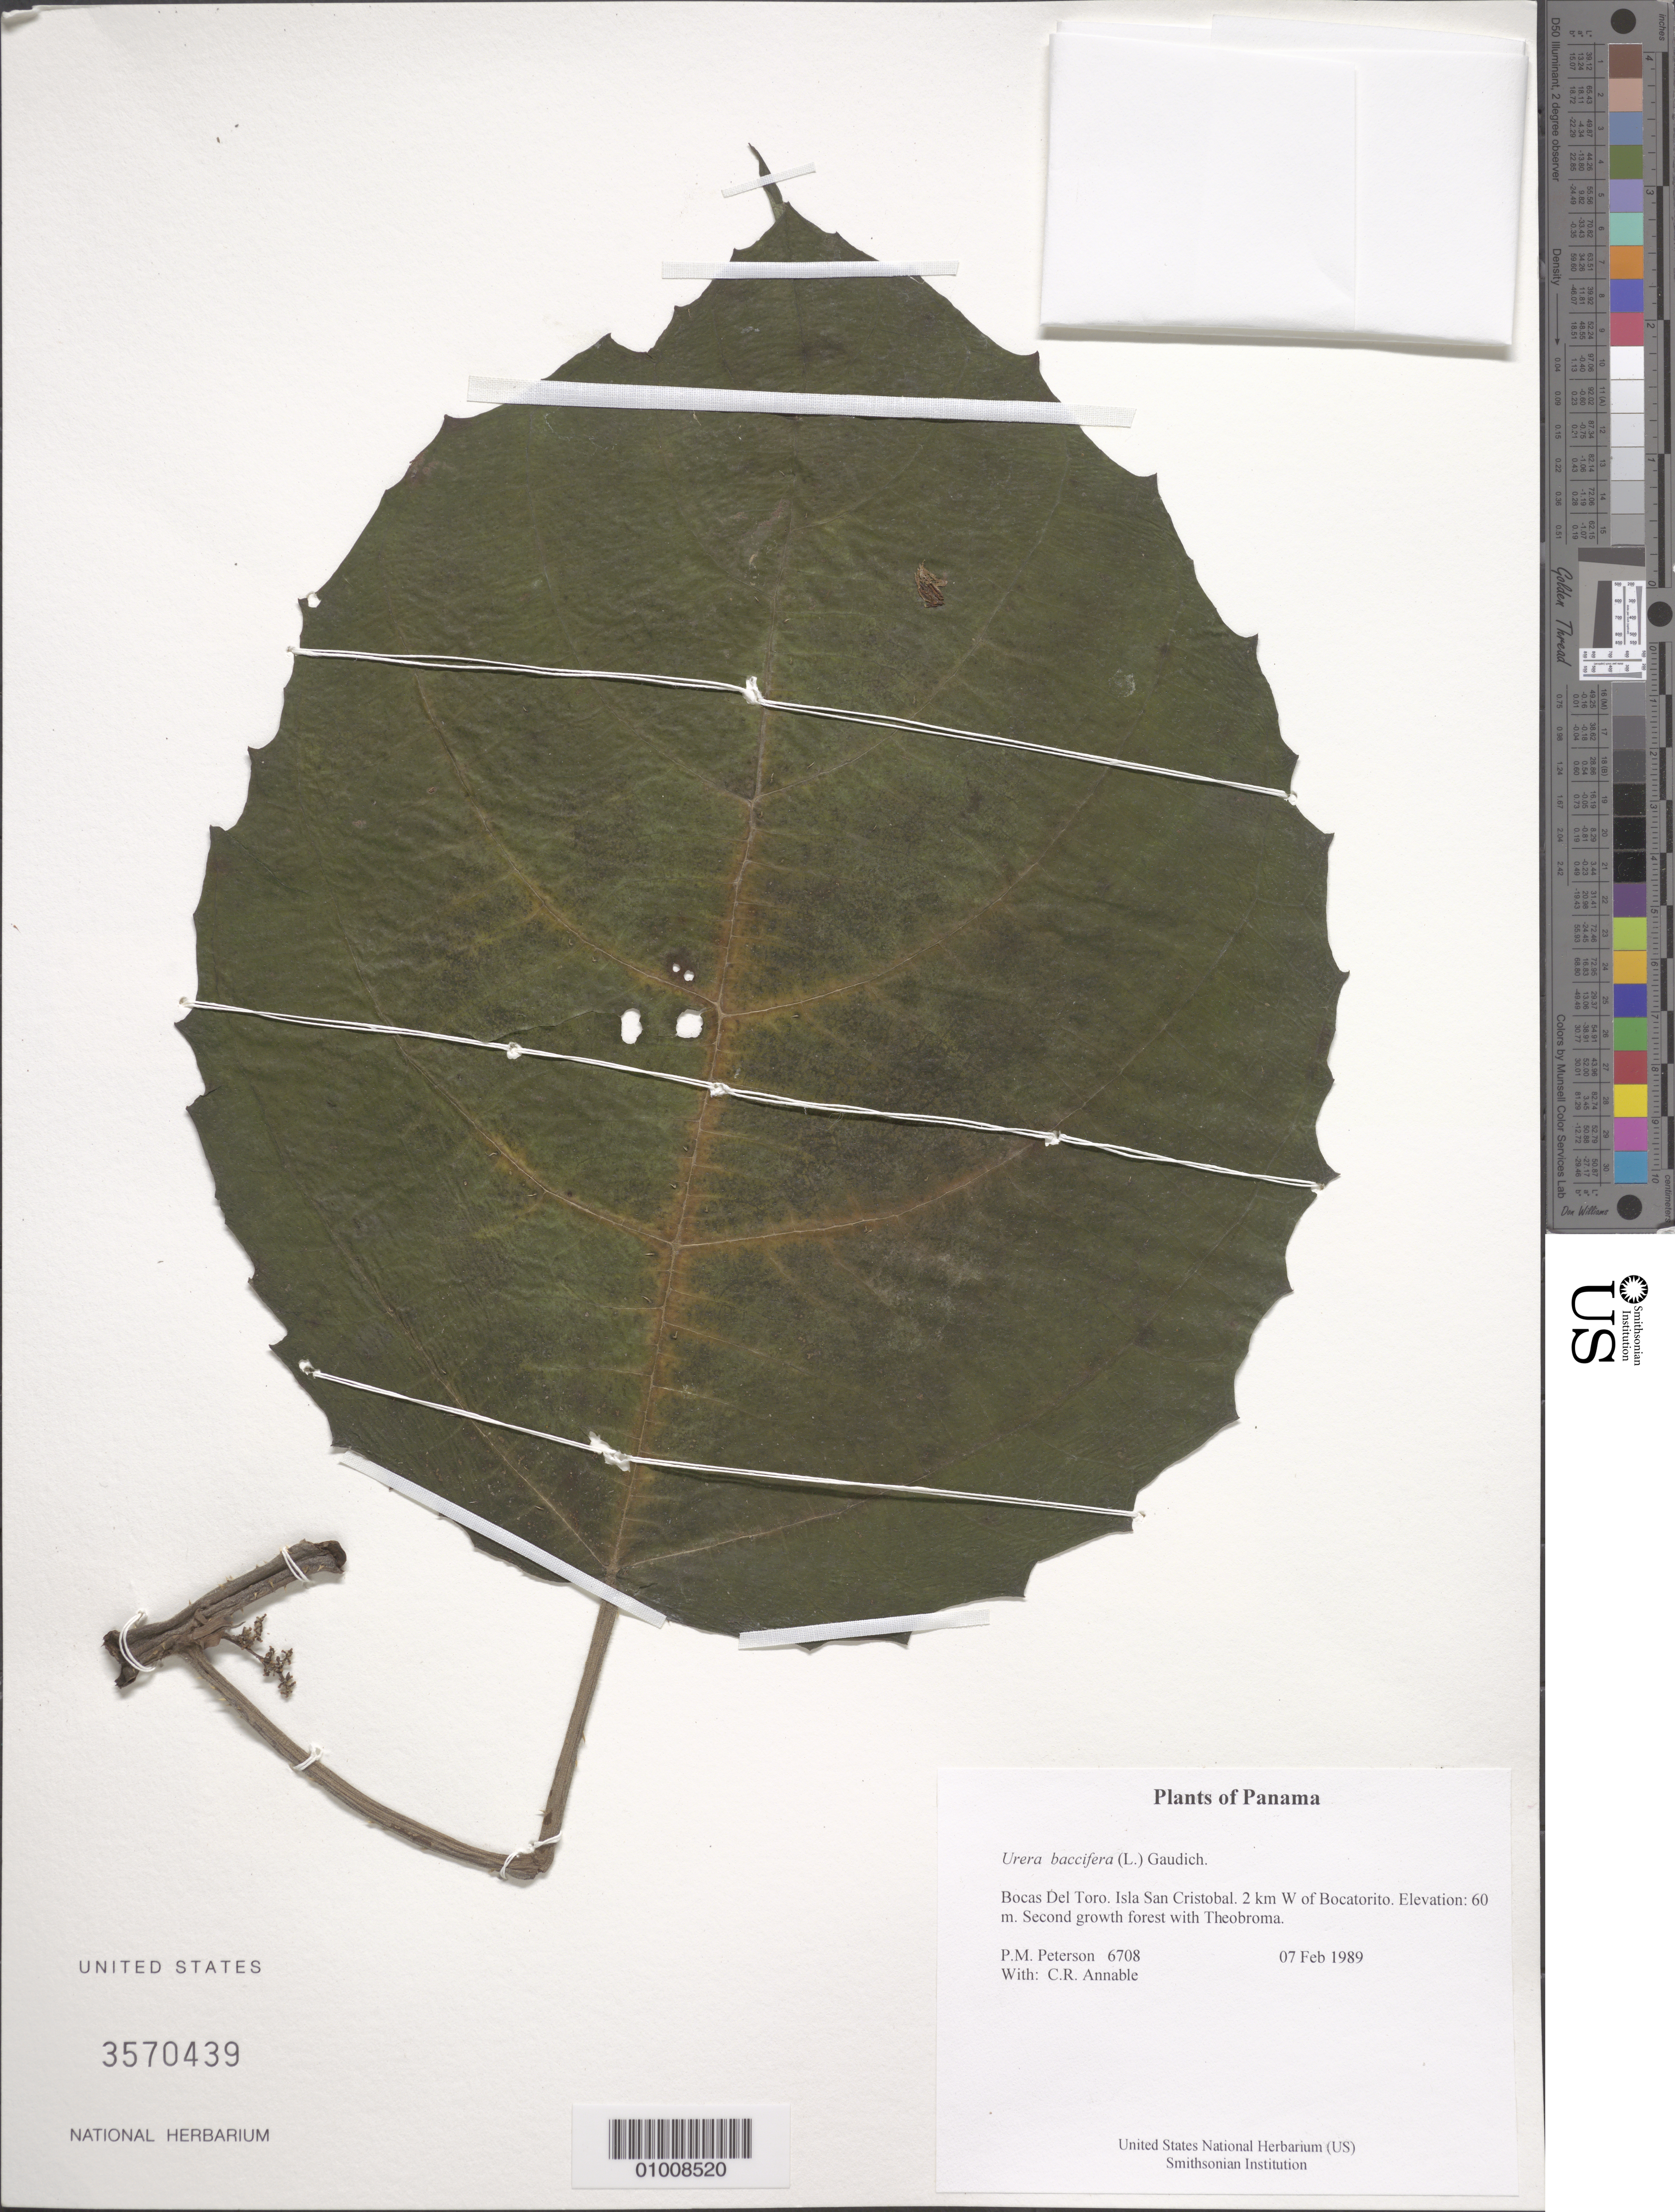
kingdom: Plantae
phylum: Tracheophyta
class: Magnoliopsida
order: Rosales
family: Urticaceae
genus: Urera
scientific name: Urera baccifera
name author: (L.) Gaudich. ex Wedd.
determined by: Liesner, R. L.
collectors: P. M. Peterson & C. R. Annable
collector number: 06708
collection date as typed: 07 Feb 1989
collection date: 1989-02-07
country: Panama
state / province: Bocas del Toro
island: San Cristobal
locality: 2 km W of Bocatorito.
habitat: Second growth forest with Theobroma.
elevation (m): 60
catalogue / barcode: US 3570439